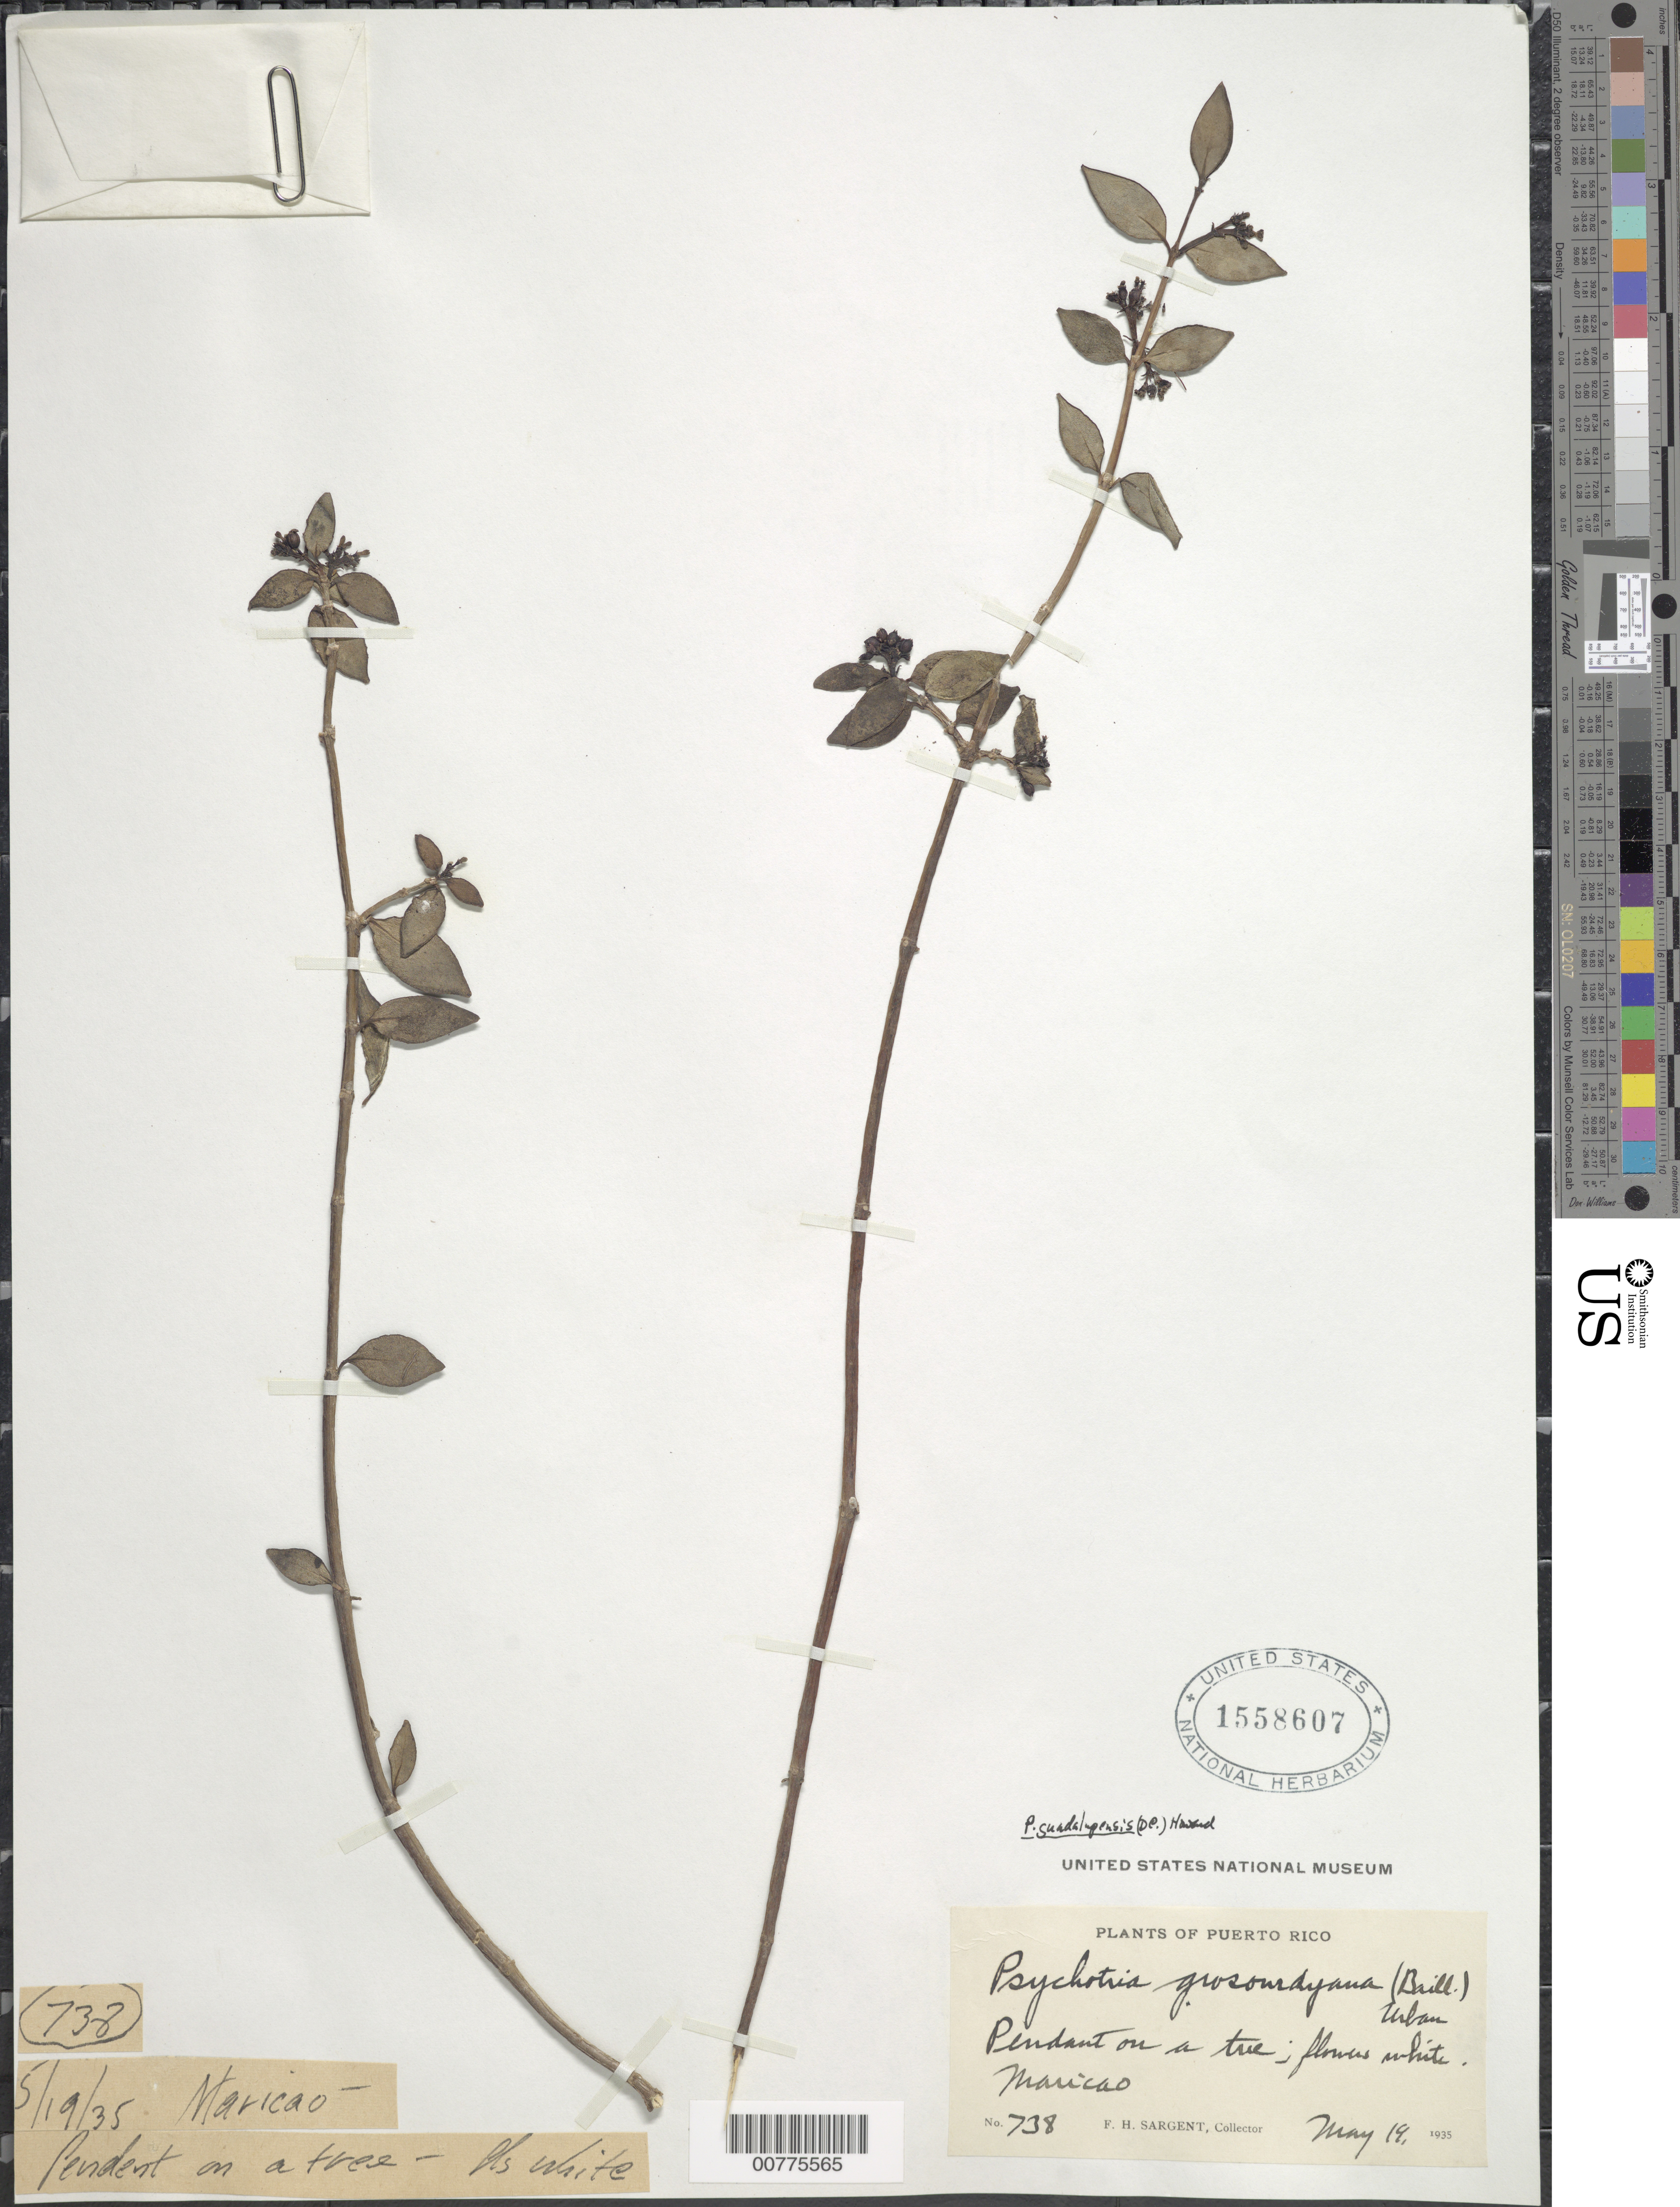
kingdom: Plantae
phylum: Tracheophyta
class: Magnoliopsida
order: Gentianales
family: Rubiaceae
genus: Notopleura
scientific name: Notopleura guadalupensis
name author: (DC.) C.M. Taylor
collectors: F. H. Sargent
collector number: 738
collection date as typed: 19 May 1935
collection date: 1935-05-19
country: Puerto Rico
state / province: Maricao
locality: Maricao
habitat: Pendant on a tree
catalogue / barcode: US 1558607